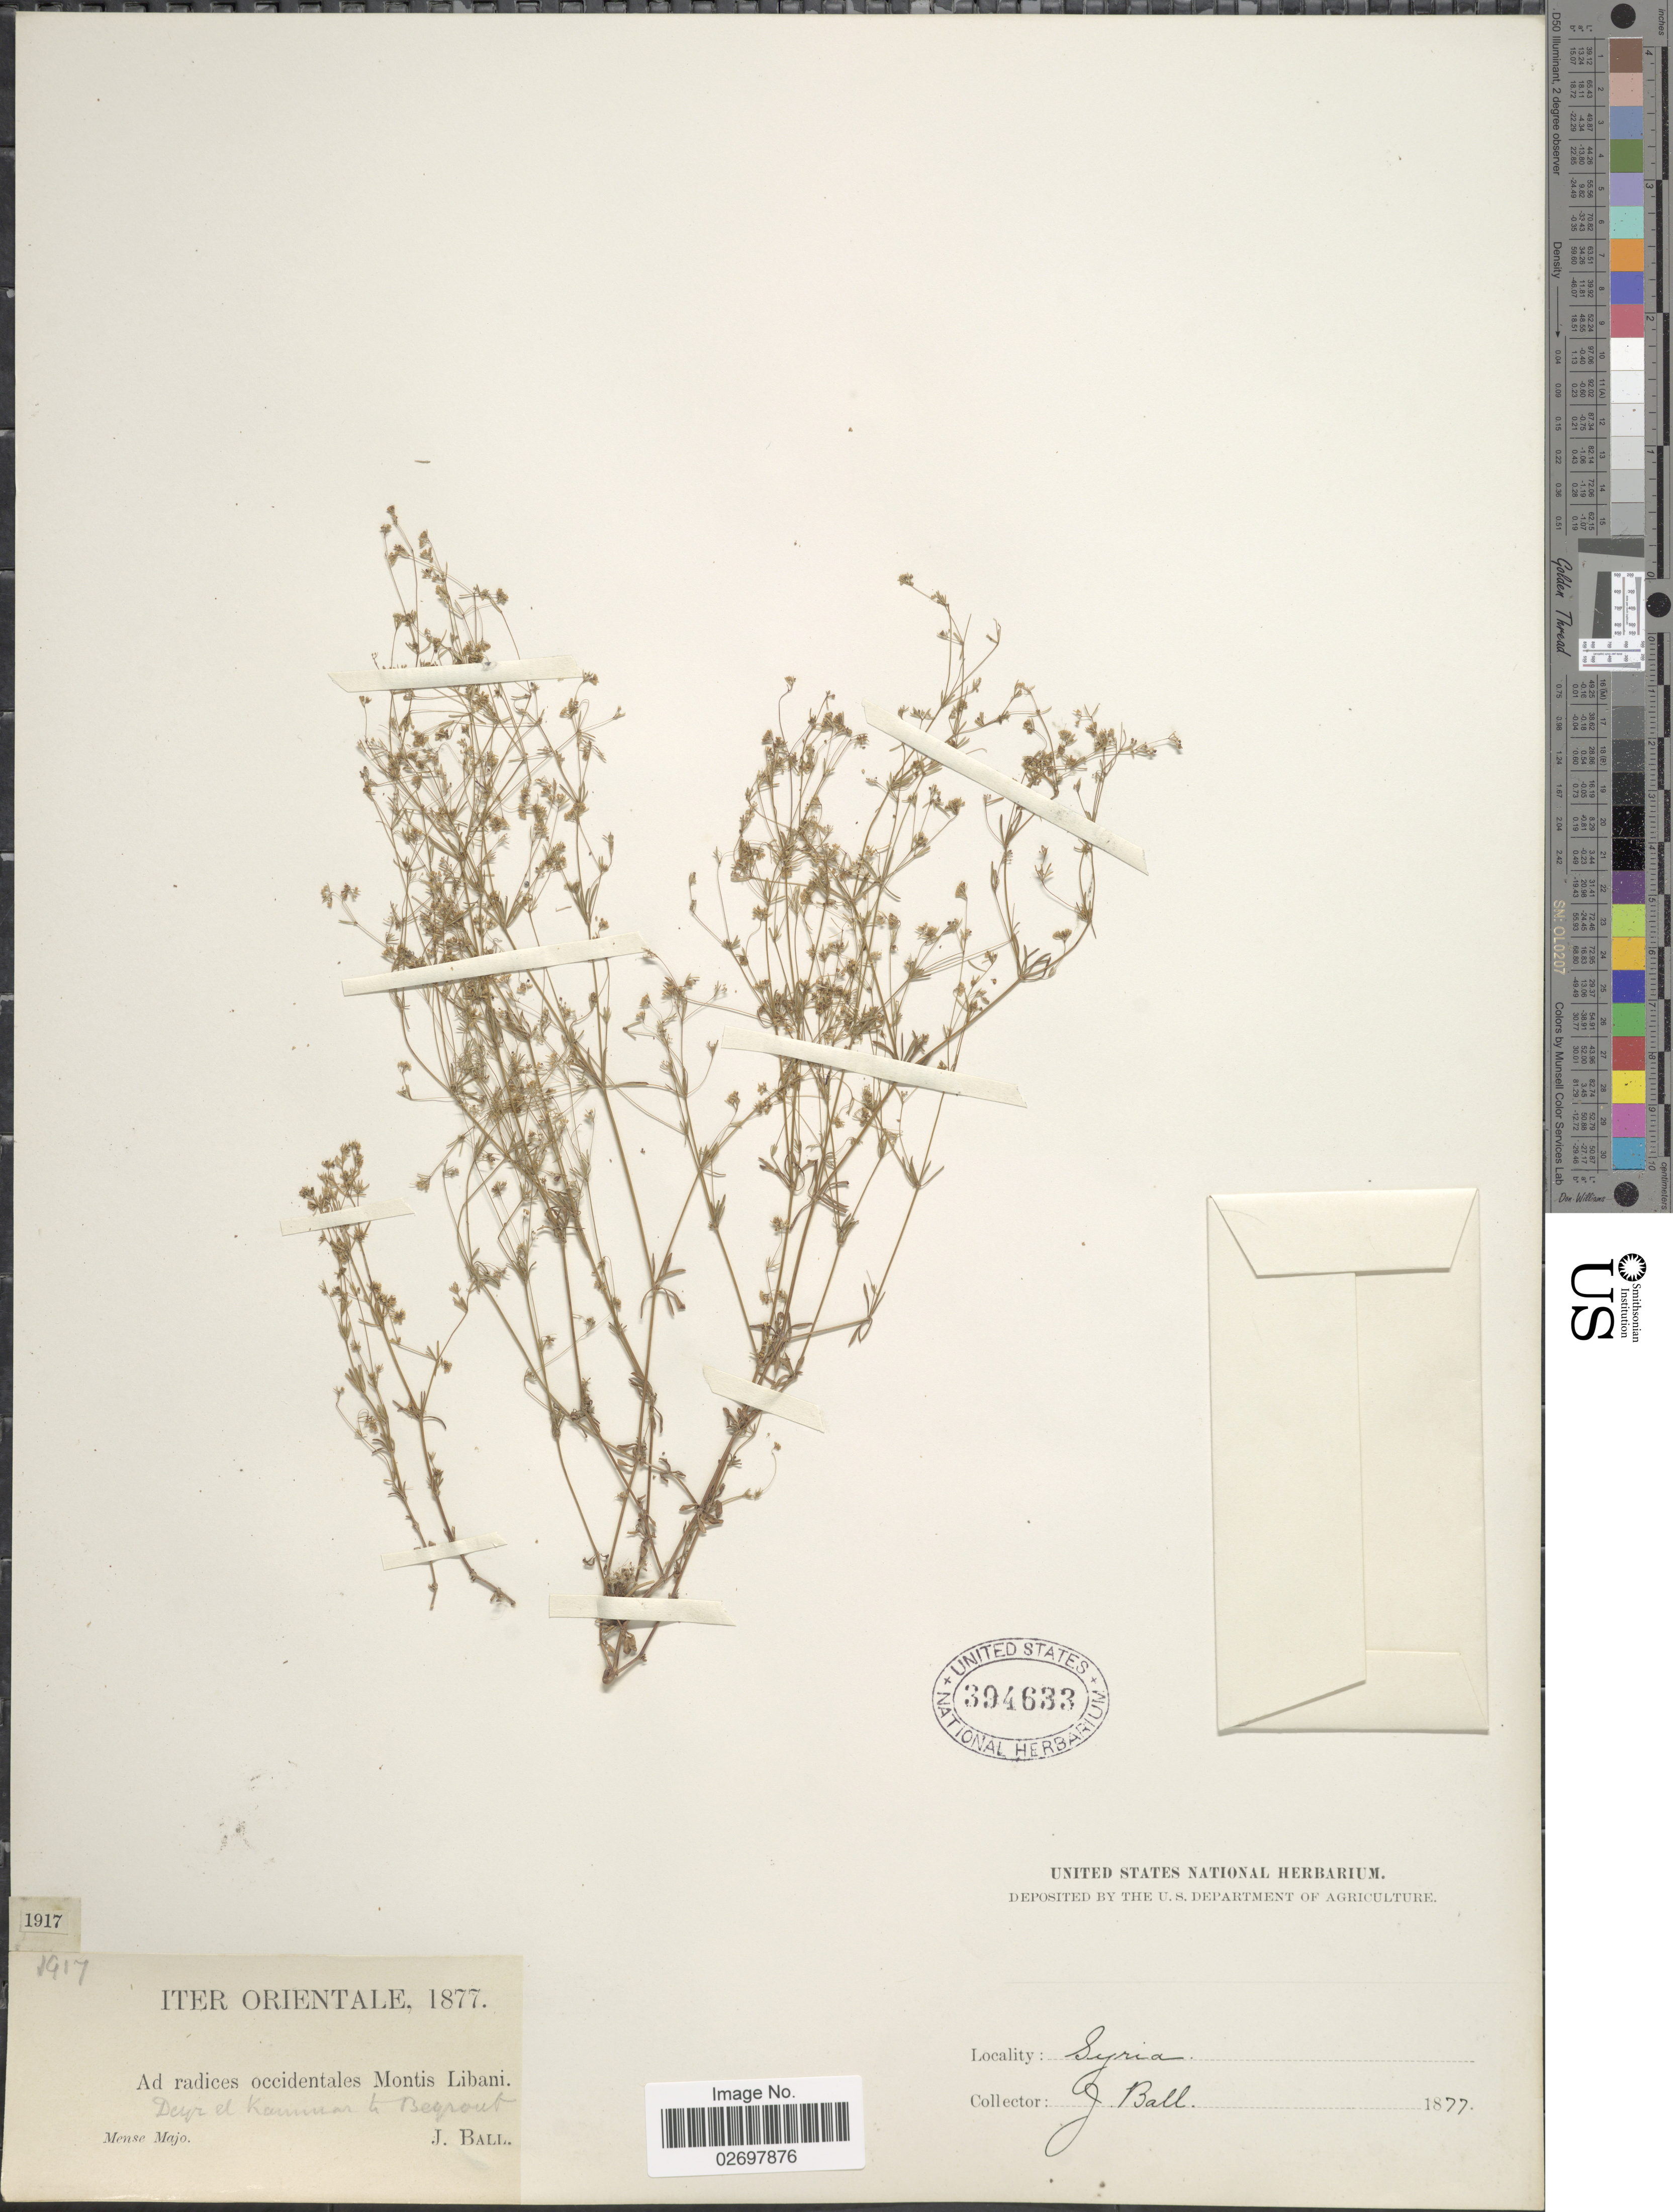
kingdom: Plantae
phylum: Tracheophyta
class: Magnoliopsida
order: Gentianales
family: Rubiaceae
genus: Galium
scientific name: Galium sp.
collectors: J. Ball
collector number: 1917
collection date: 1877-05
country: Syria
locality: Iter Orientale, Ad radices occidentalis Montis Libani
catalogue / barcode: US 394633